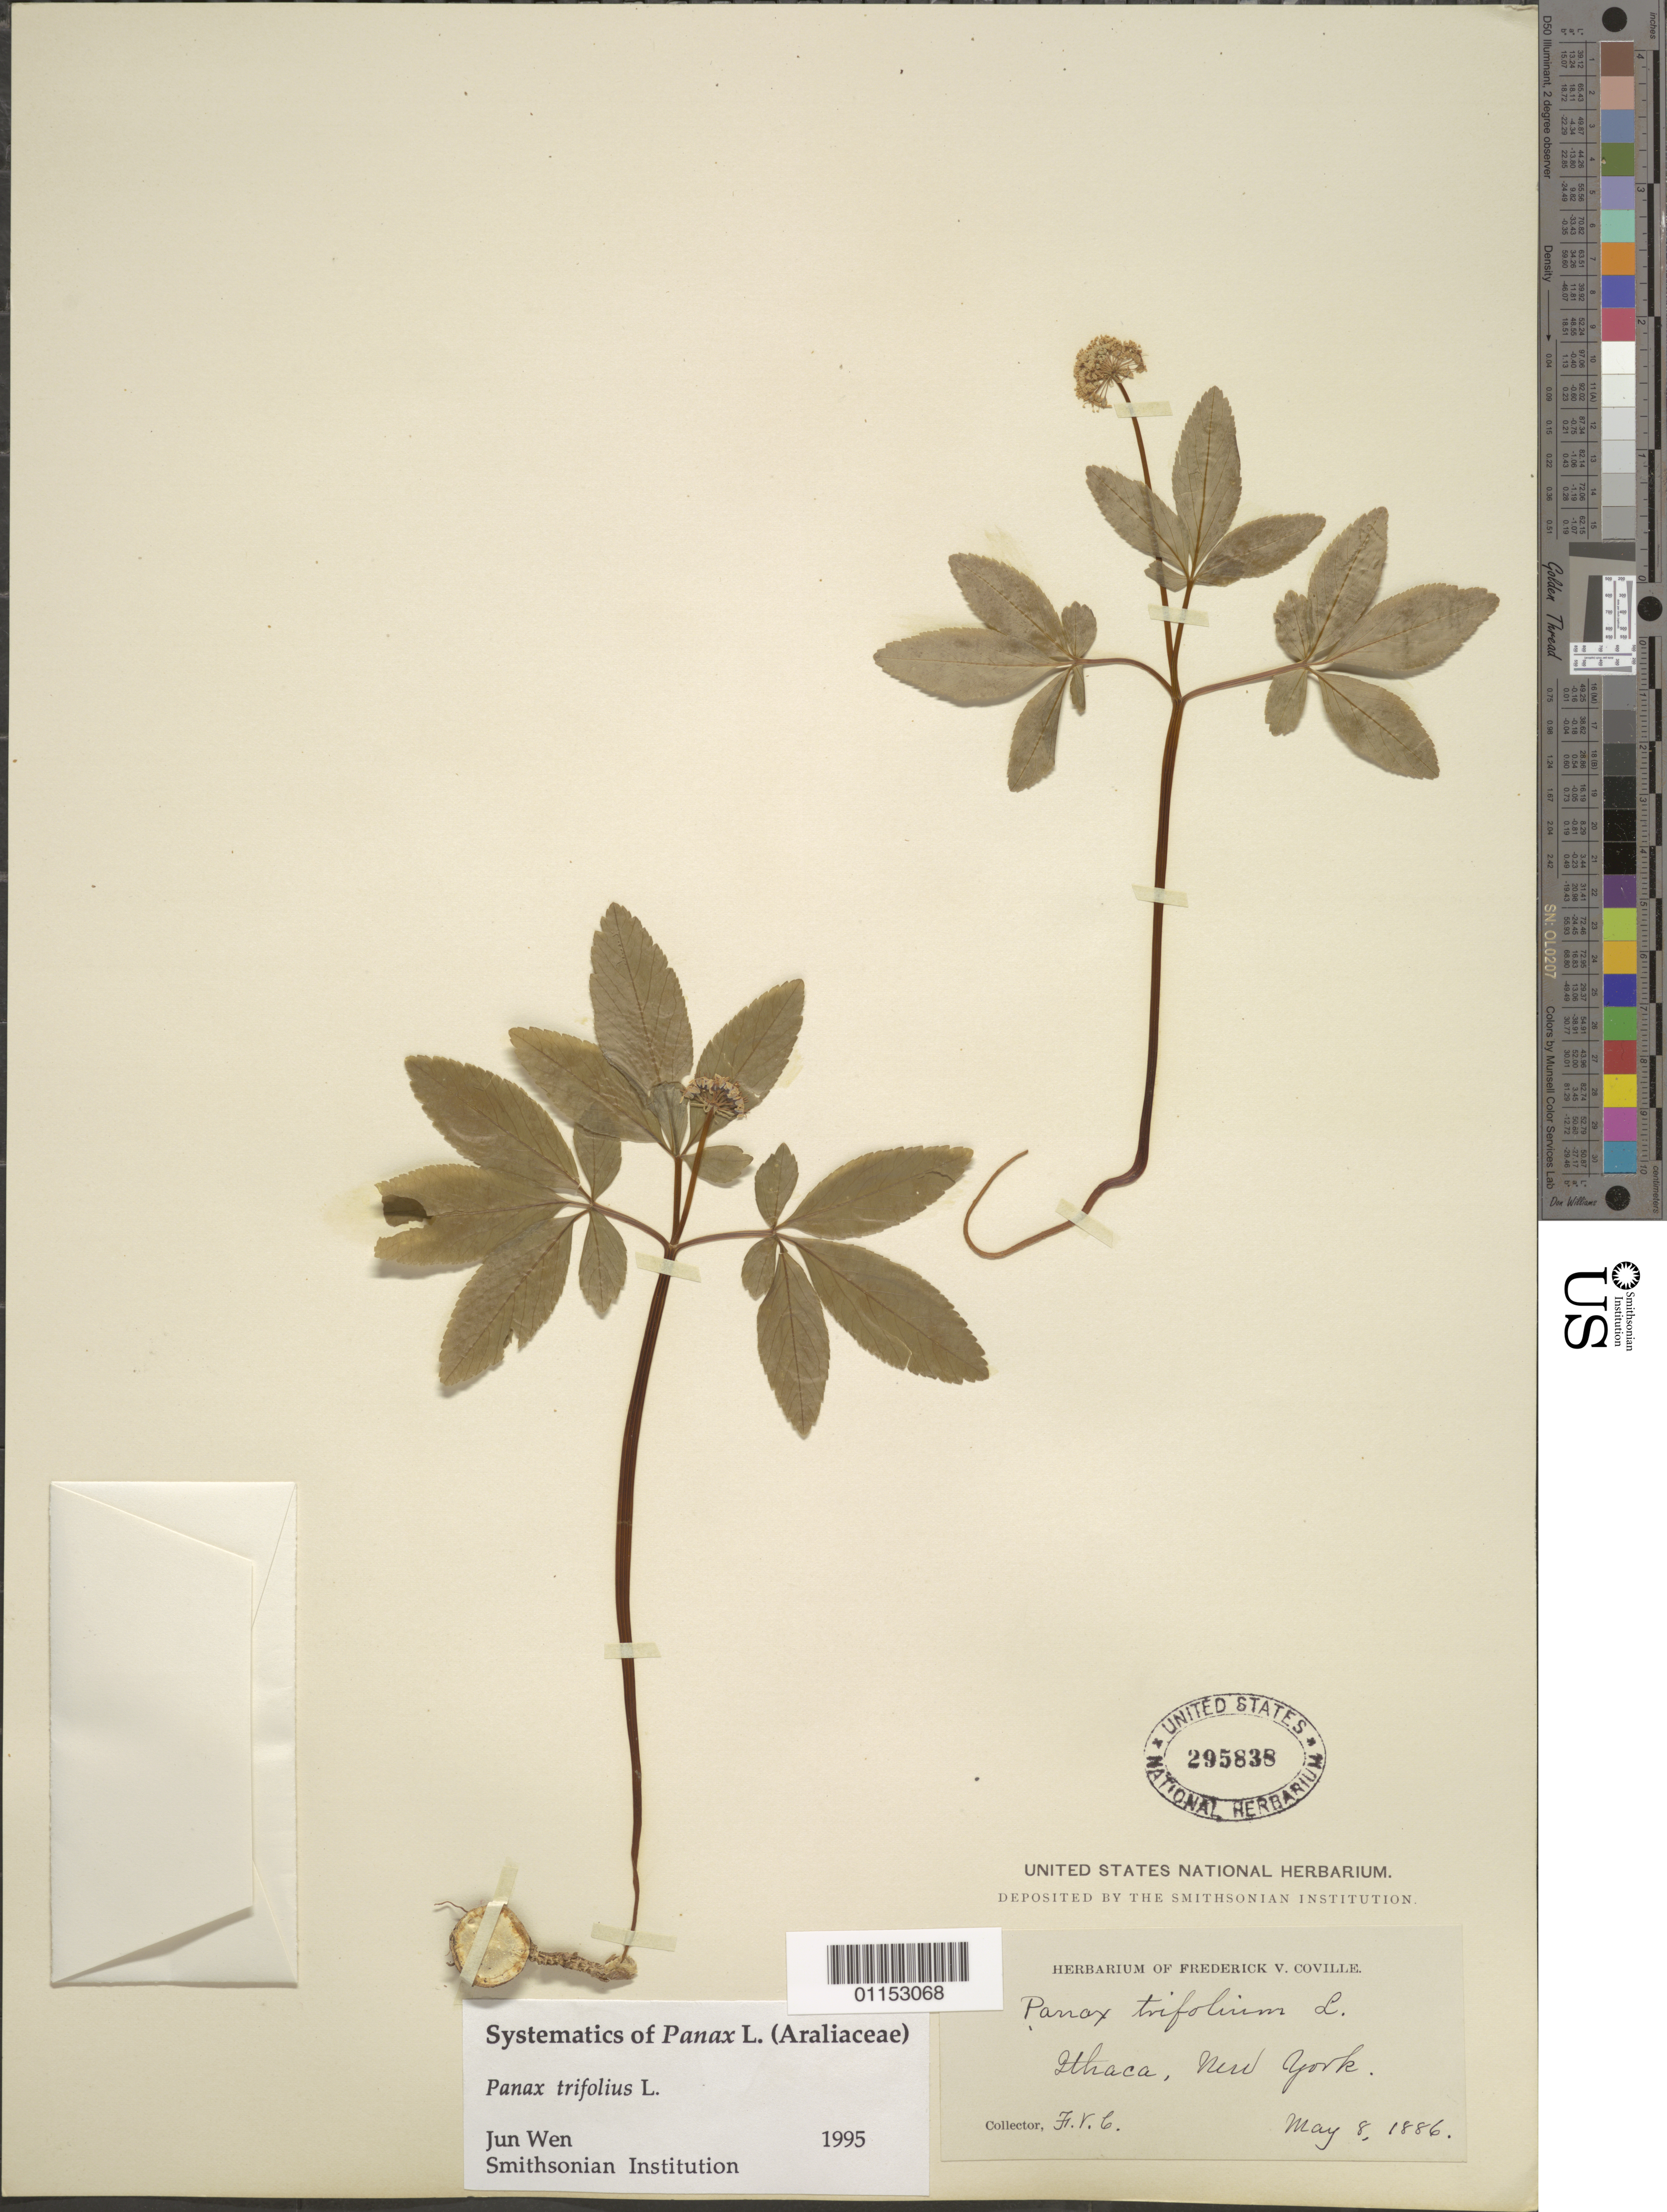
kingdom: Plantae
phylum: Tracheophyta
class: Magnoliopsida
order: Apiales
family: Araliaceae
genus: Panax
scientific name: Panax trifolius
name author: L.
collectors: F. V. Coville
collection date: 1886-05-08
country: United States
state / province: New York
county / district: Tompkins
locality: Ithaca.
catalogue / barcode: US 295838